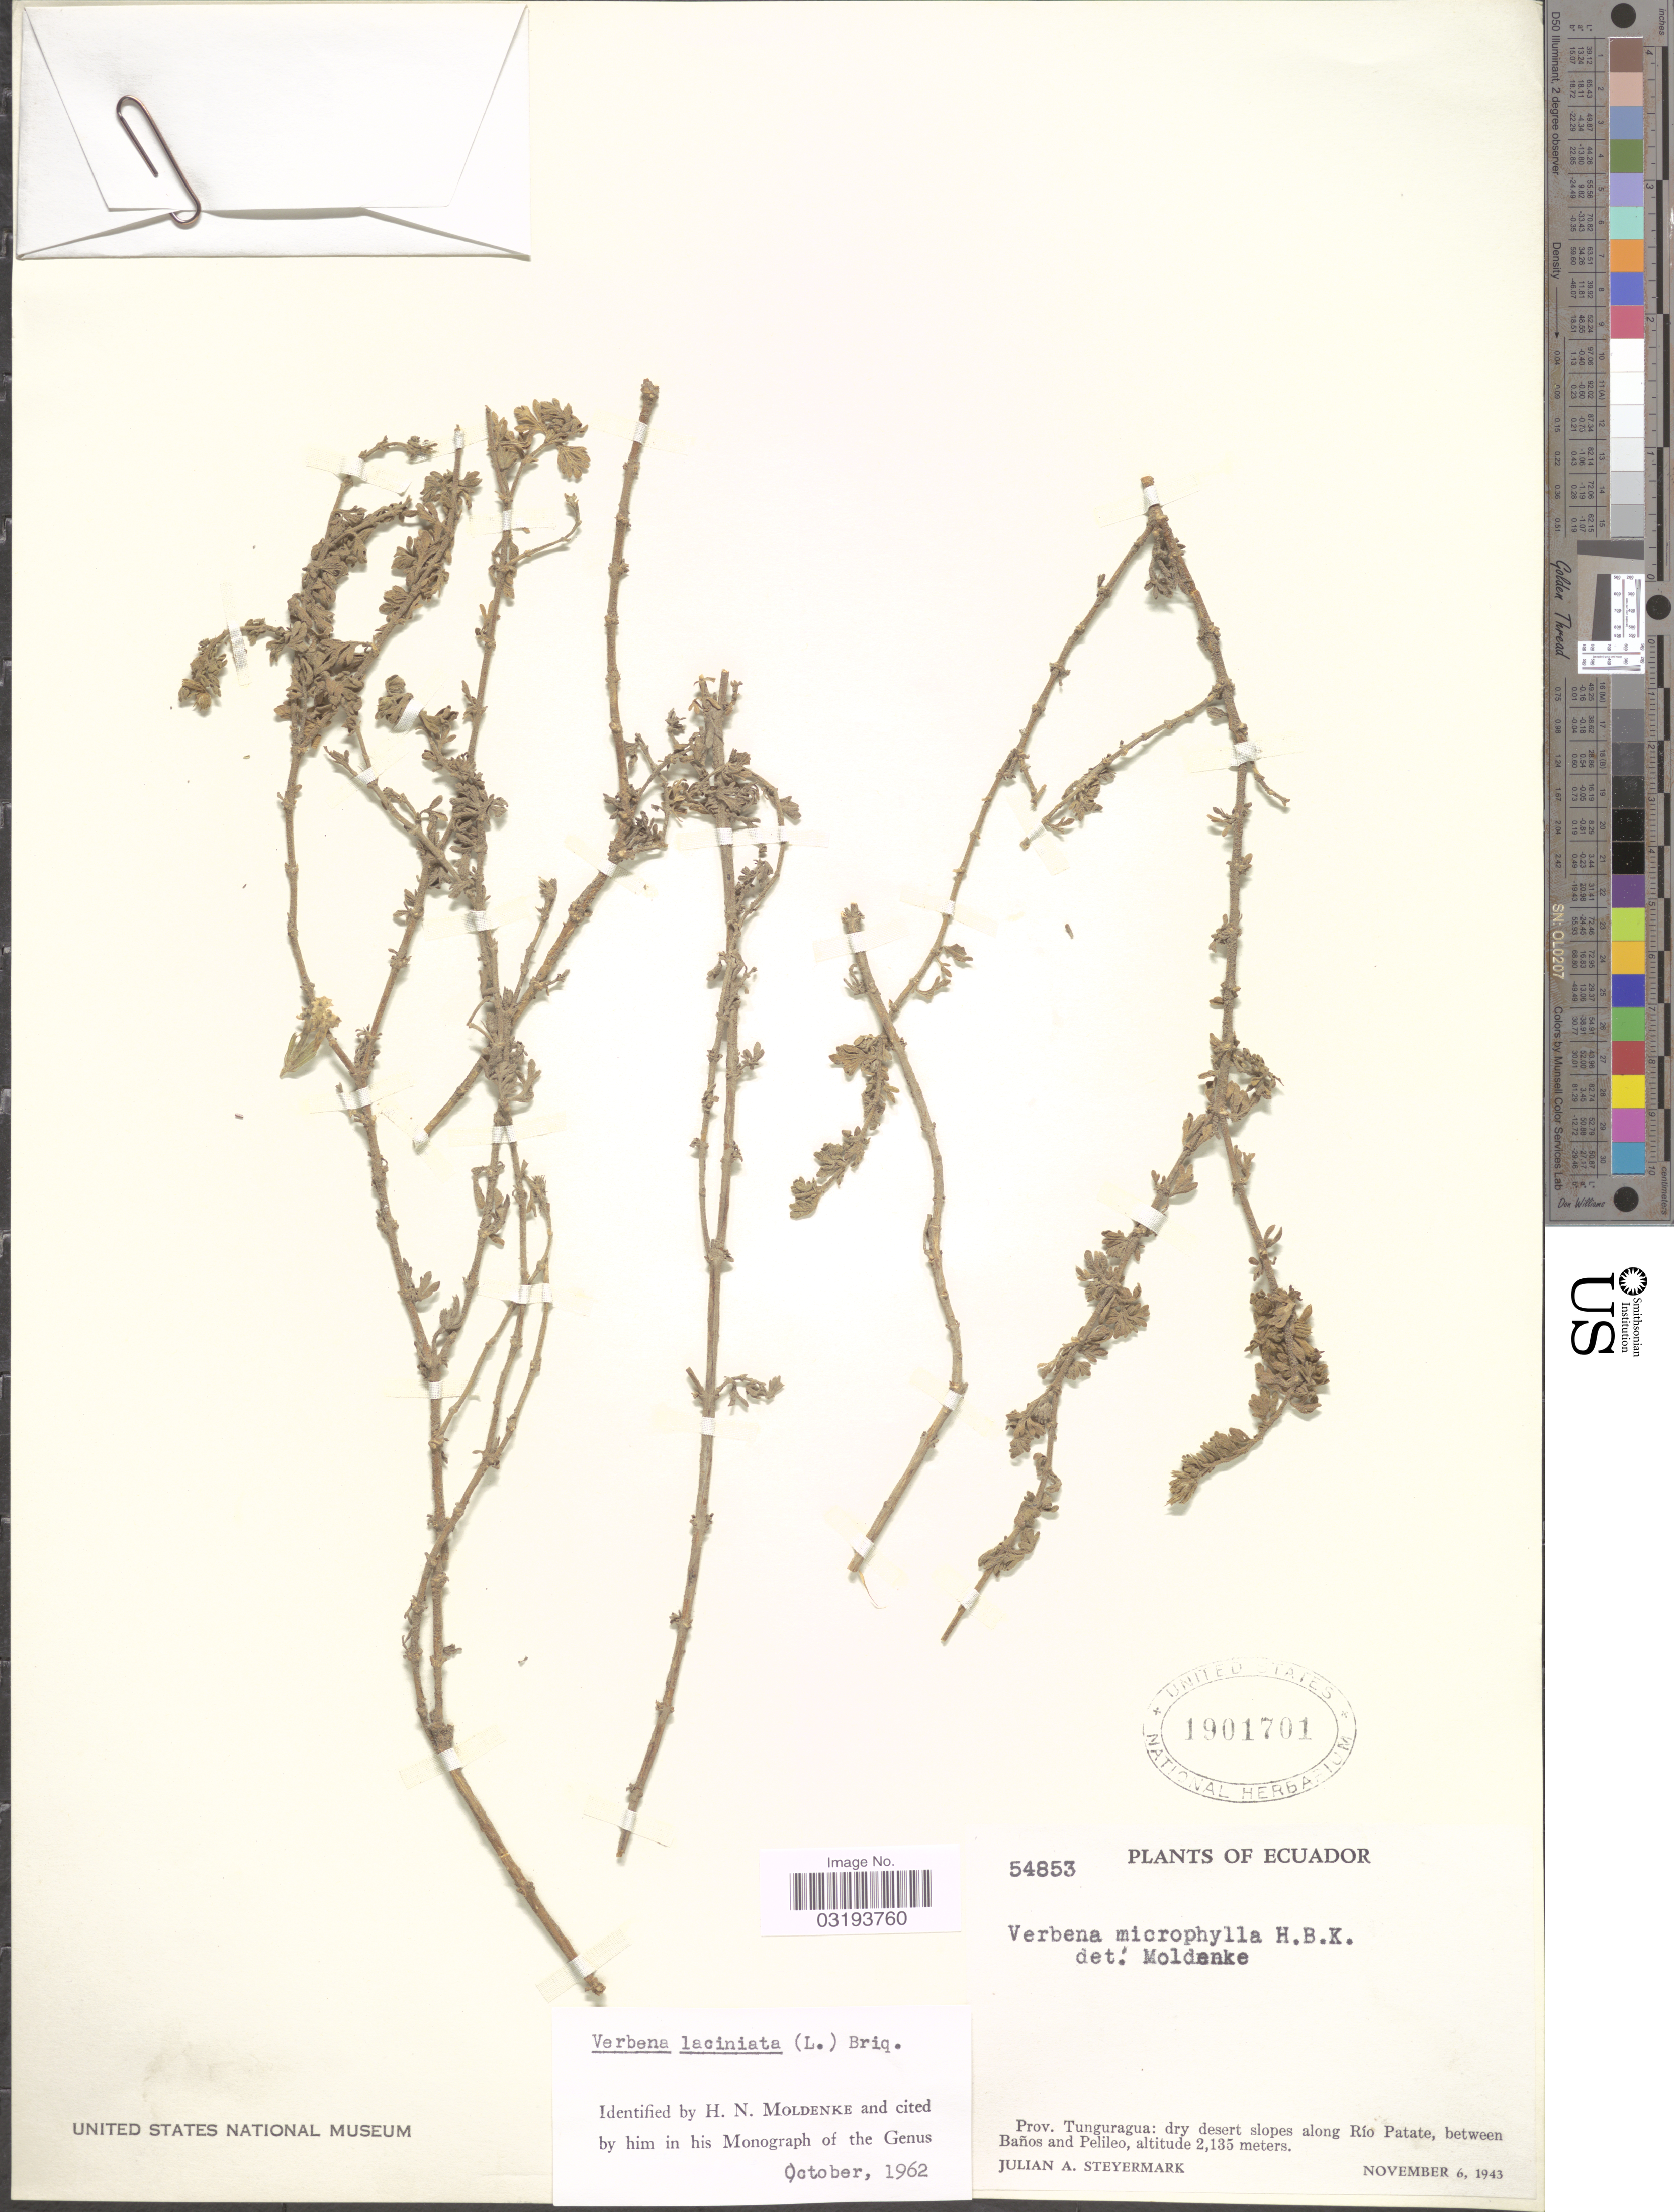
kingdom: Plantae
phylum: Tracheophyta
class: Magnoliopsida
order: Lamiales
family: Verbenaceae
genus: Verbena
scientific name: Verbena laciniata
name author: (L.) Briq.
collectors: J. Steyermark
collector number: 54853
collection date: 1943-11-06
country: Ecuador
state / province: Tungurahua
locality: Prov. Tunguragua: dry desert slopes along Río Patate, between Baños and Pelileo.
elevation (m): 2135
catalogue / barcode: US 1901701